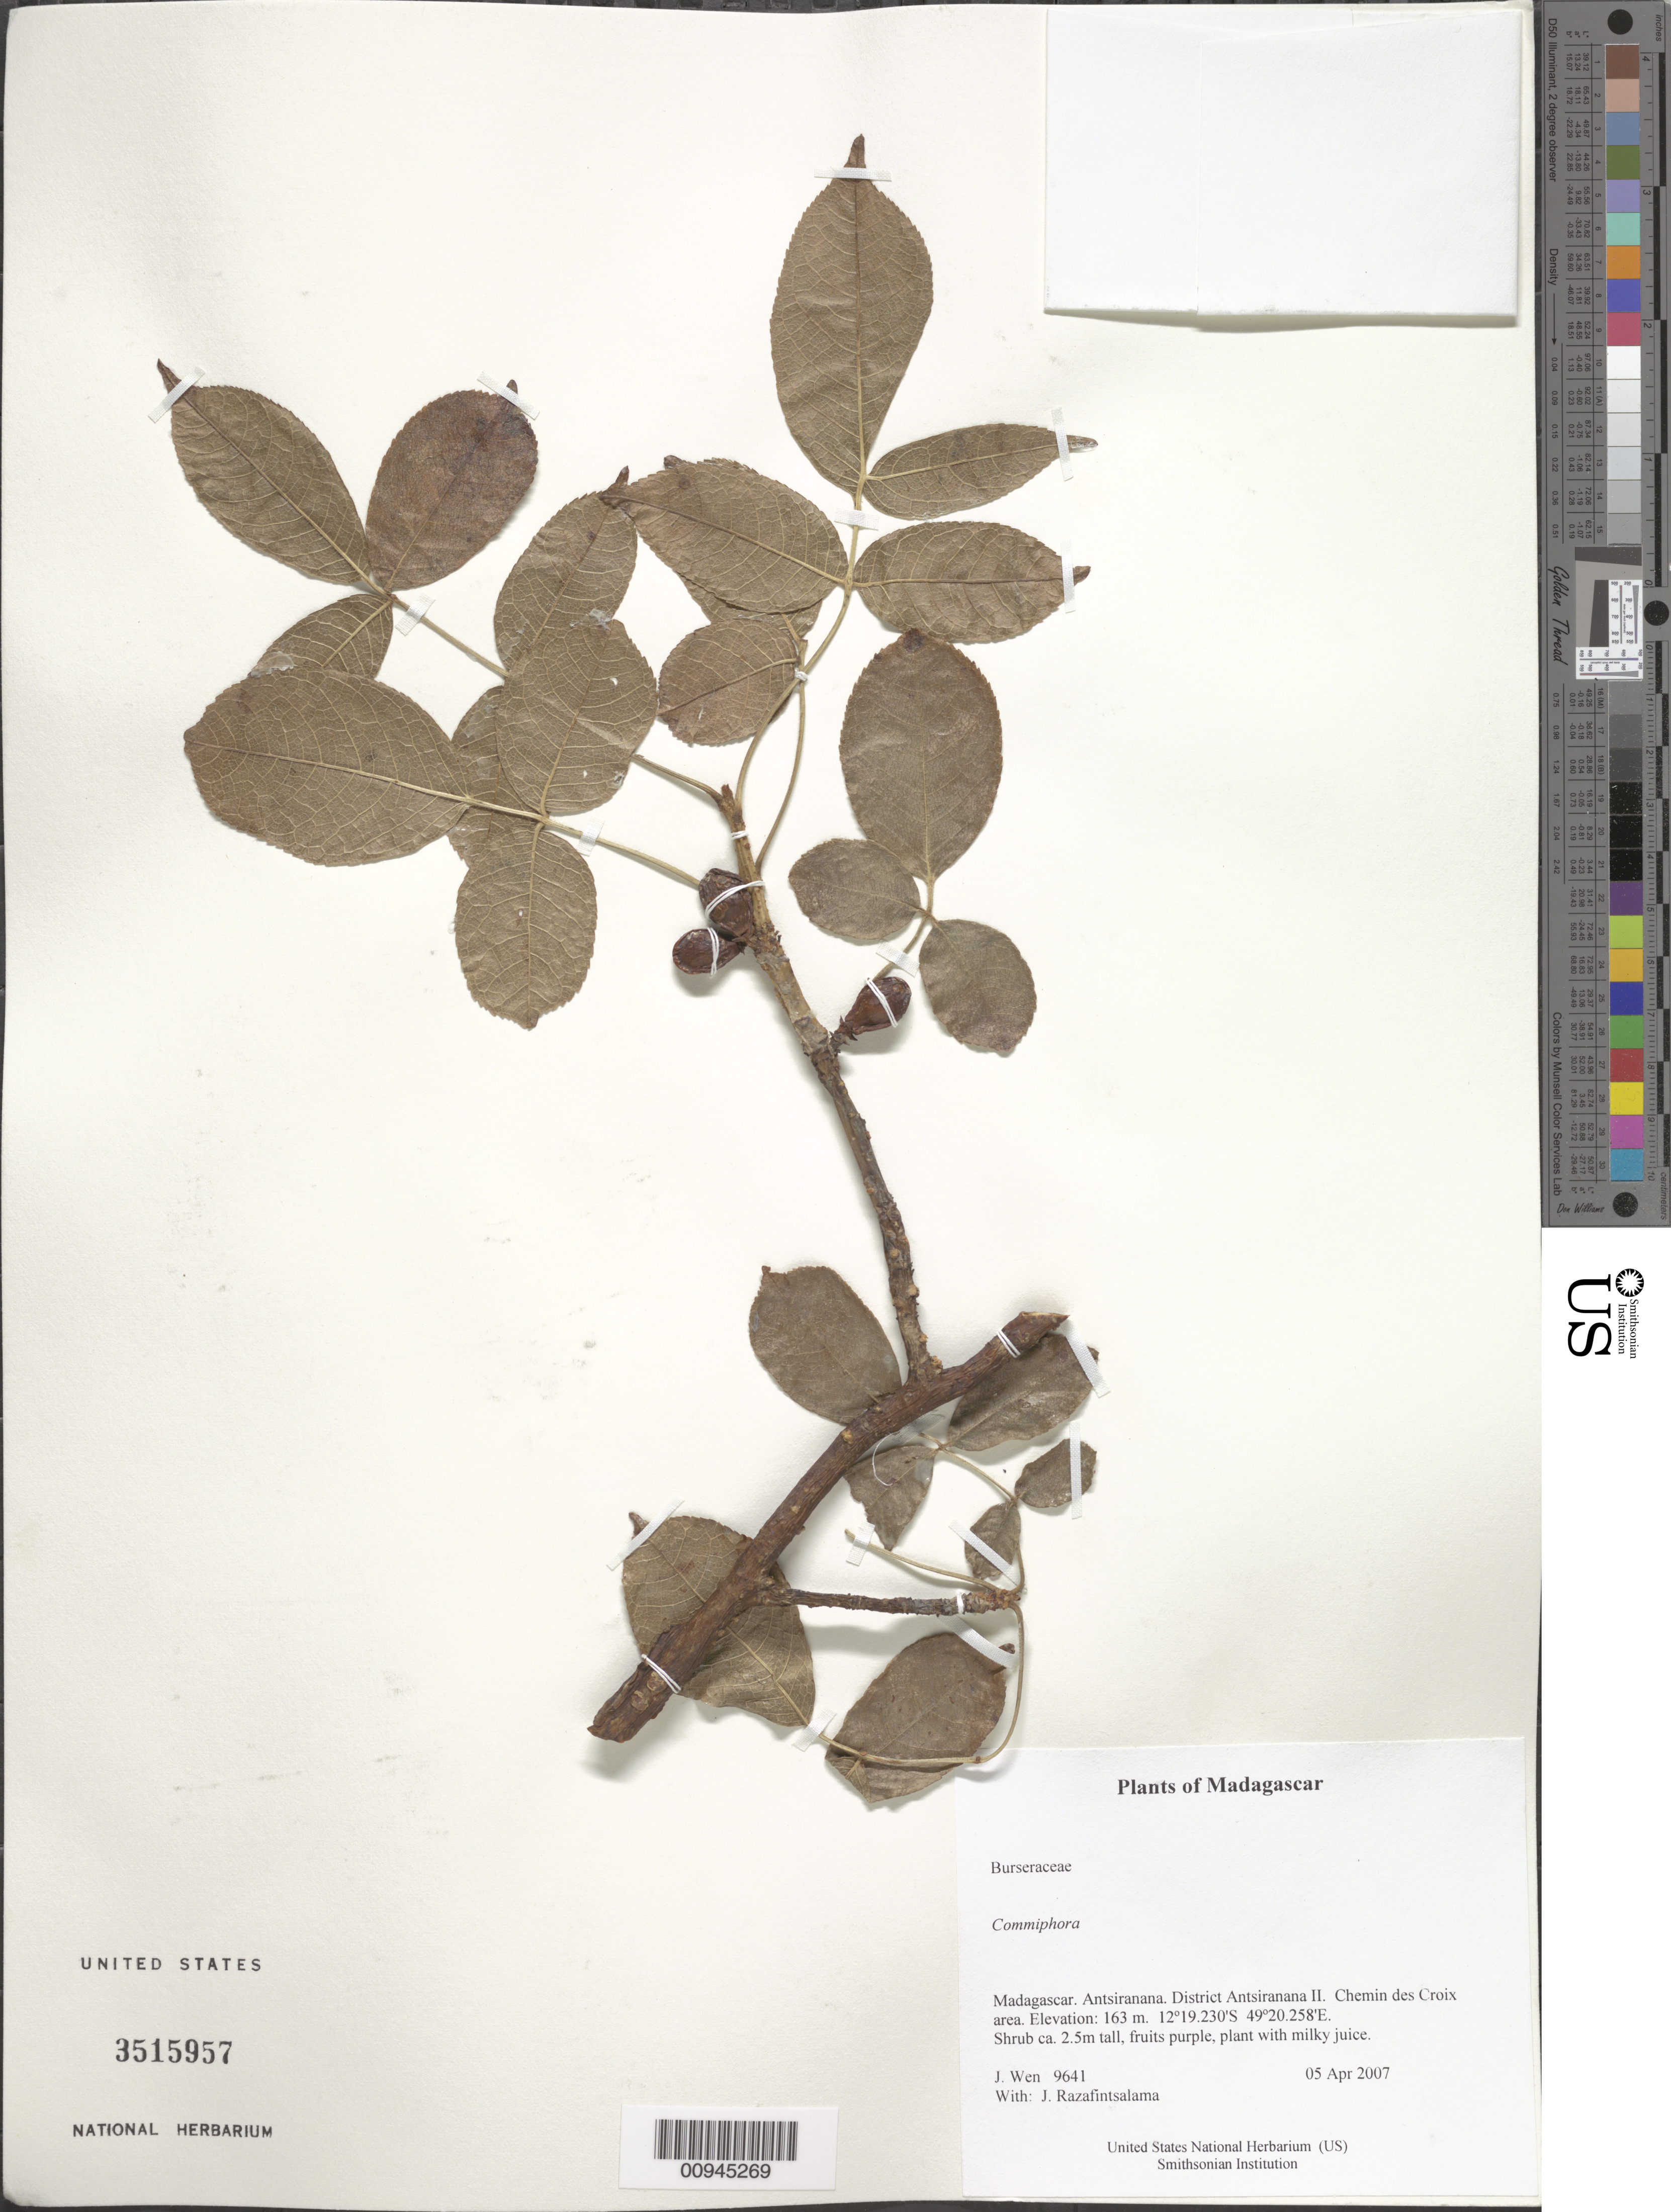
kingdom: Plantae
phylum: Tracheophyta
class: Magnoliopsida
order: Sapindales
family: Burseraceae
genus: Commiphora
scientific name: Commiphora sp.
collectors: J. Wen & J. Razafintsalama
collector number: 9641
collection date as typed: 05 Apr 2007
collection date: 2007-04-05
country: Madagascar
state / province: Diana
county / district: Antsiranana II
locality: District Antsiranana II. Chemin des Croix area.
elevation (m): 163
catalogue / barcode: US 3515957